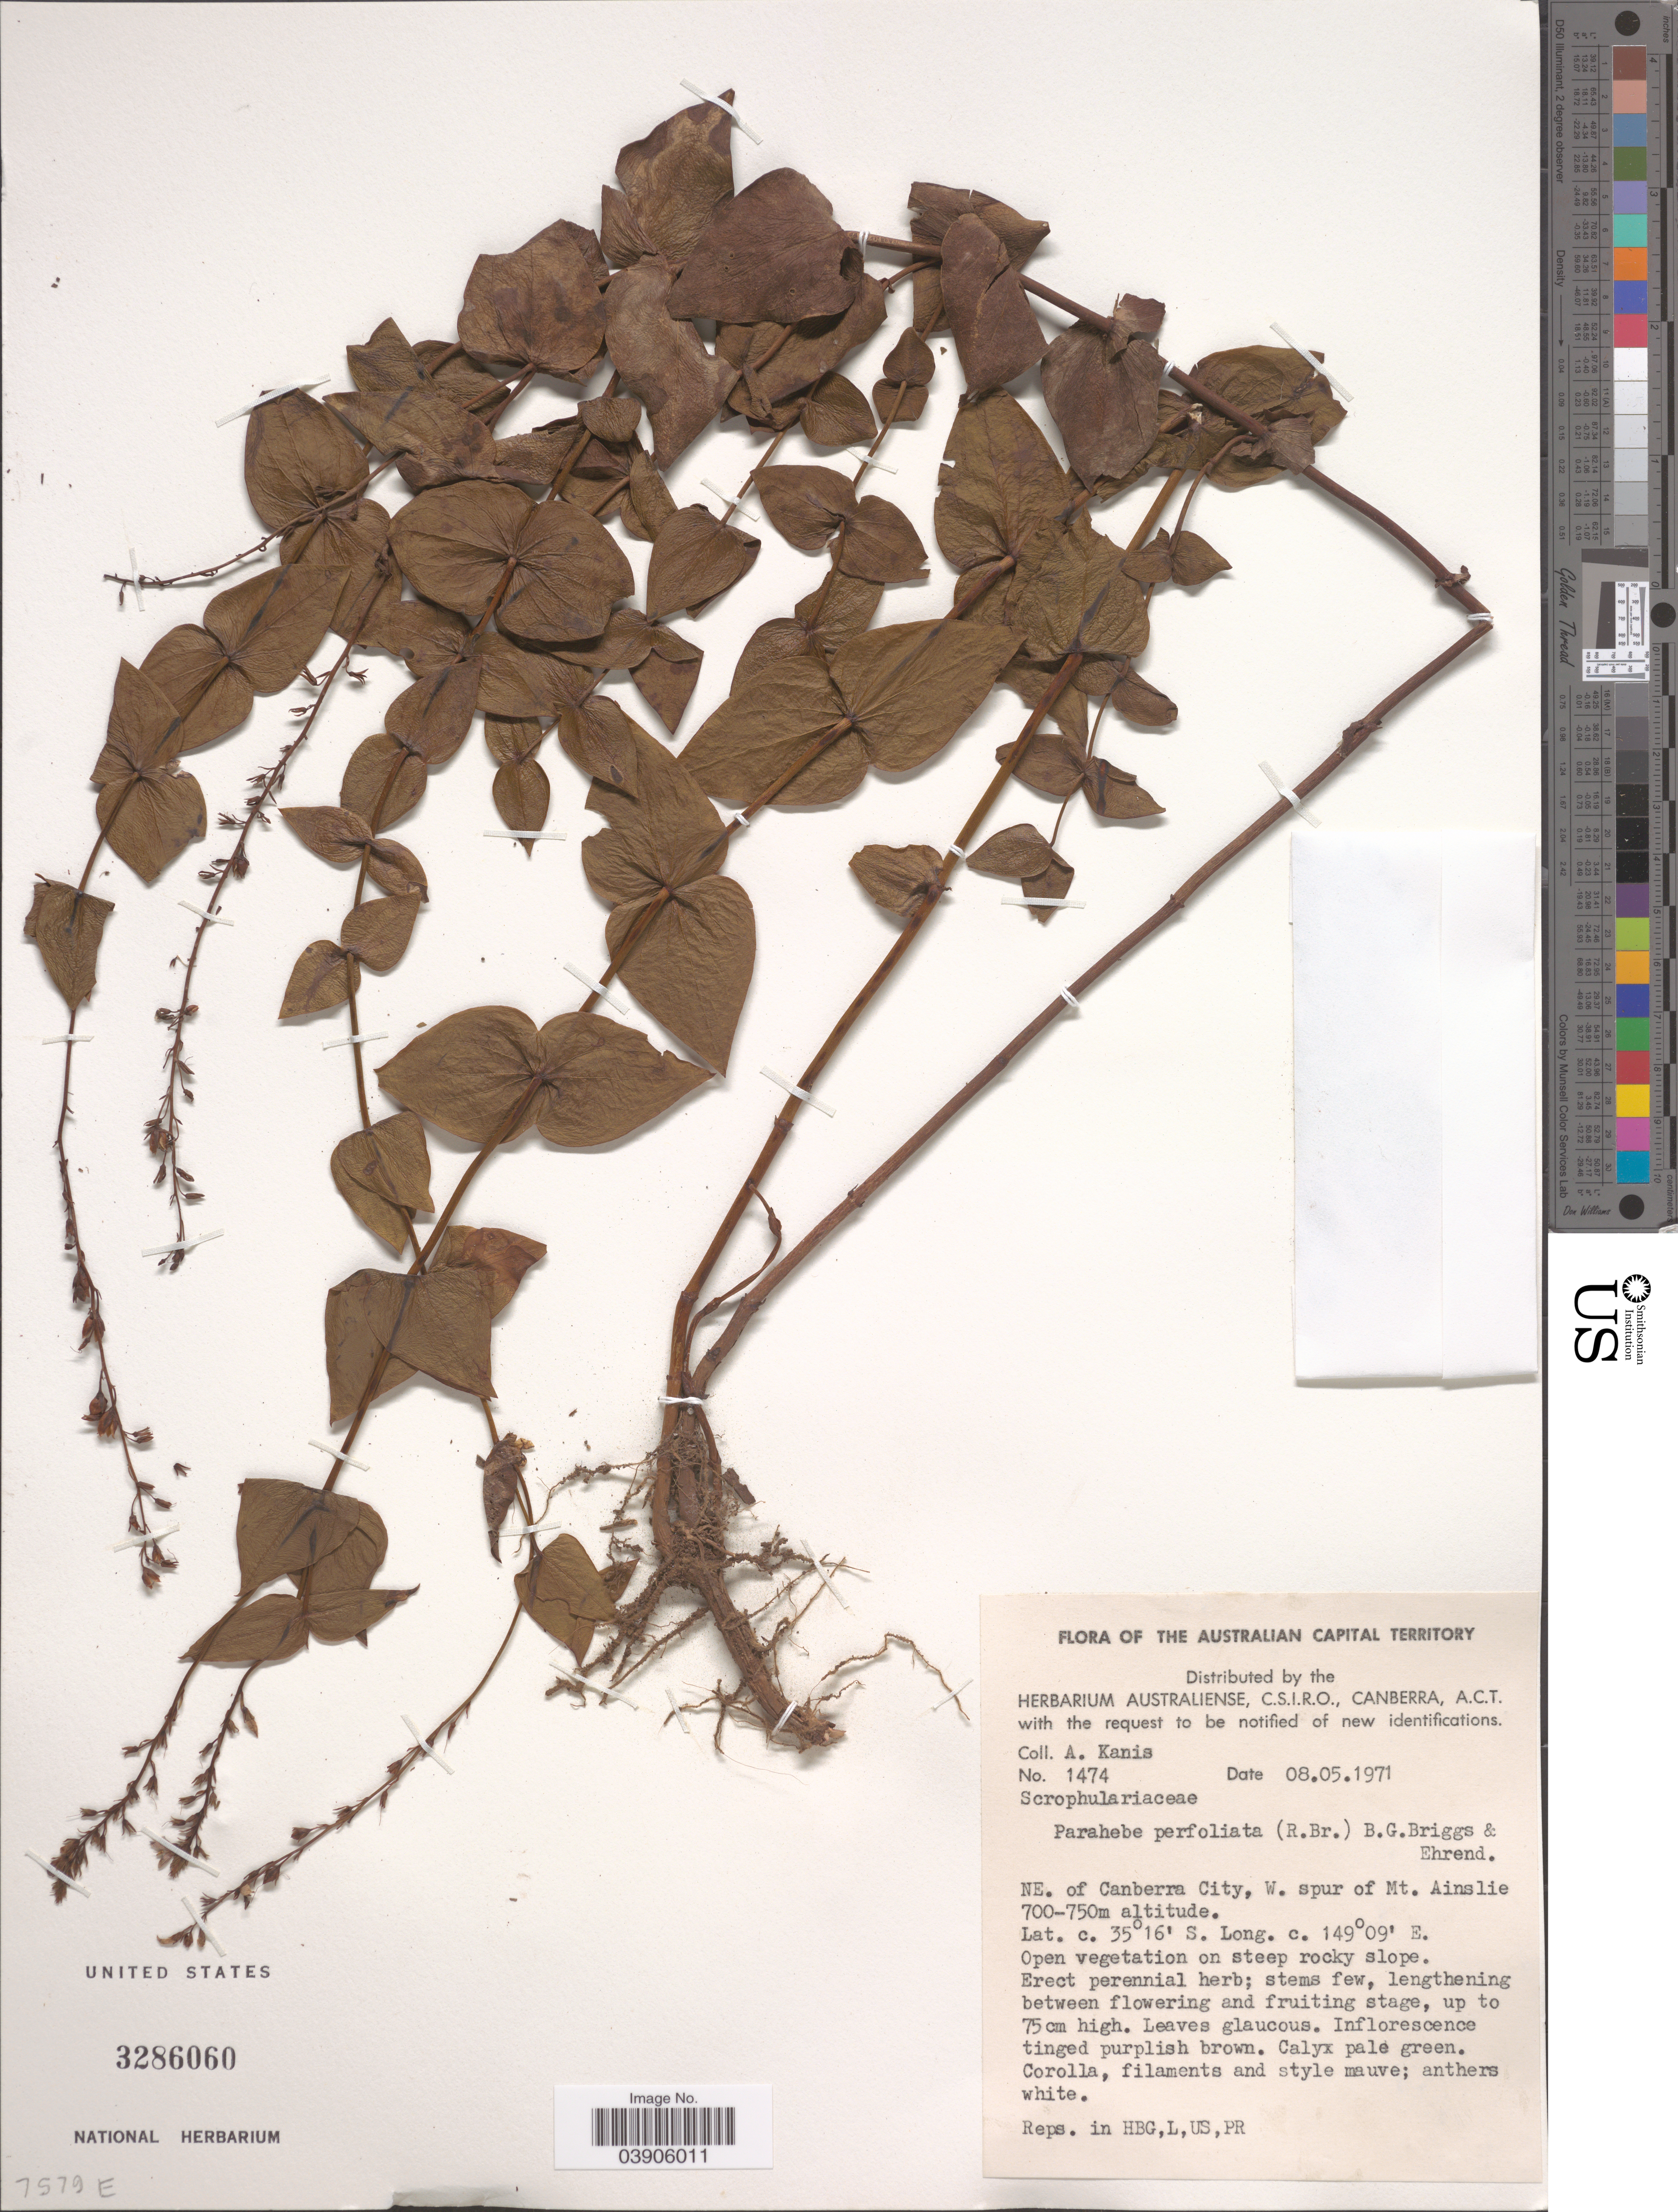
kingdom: Plantae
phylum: Tracheophyta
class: Magnoliopsida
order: Lamiales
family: Plantaginaceae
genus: Parahebe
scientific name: Parahebe perfoliata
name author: (R. Br.) B.G. Briggs & Ehrend.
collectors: A. Kanis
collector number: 1474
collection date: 1971-05-08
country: Australia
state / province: Australian Capital Territory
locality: The Australian Capital Territory. NE. of Canberra City, W. spur of Mt. Ainslie.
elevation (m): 700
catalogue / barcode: US 3286060